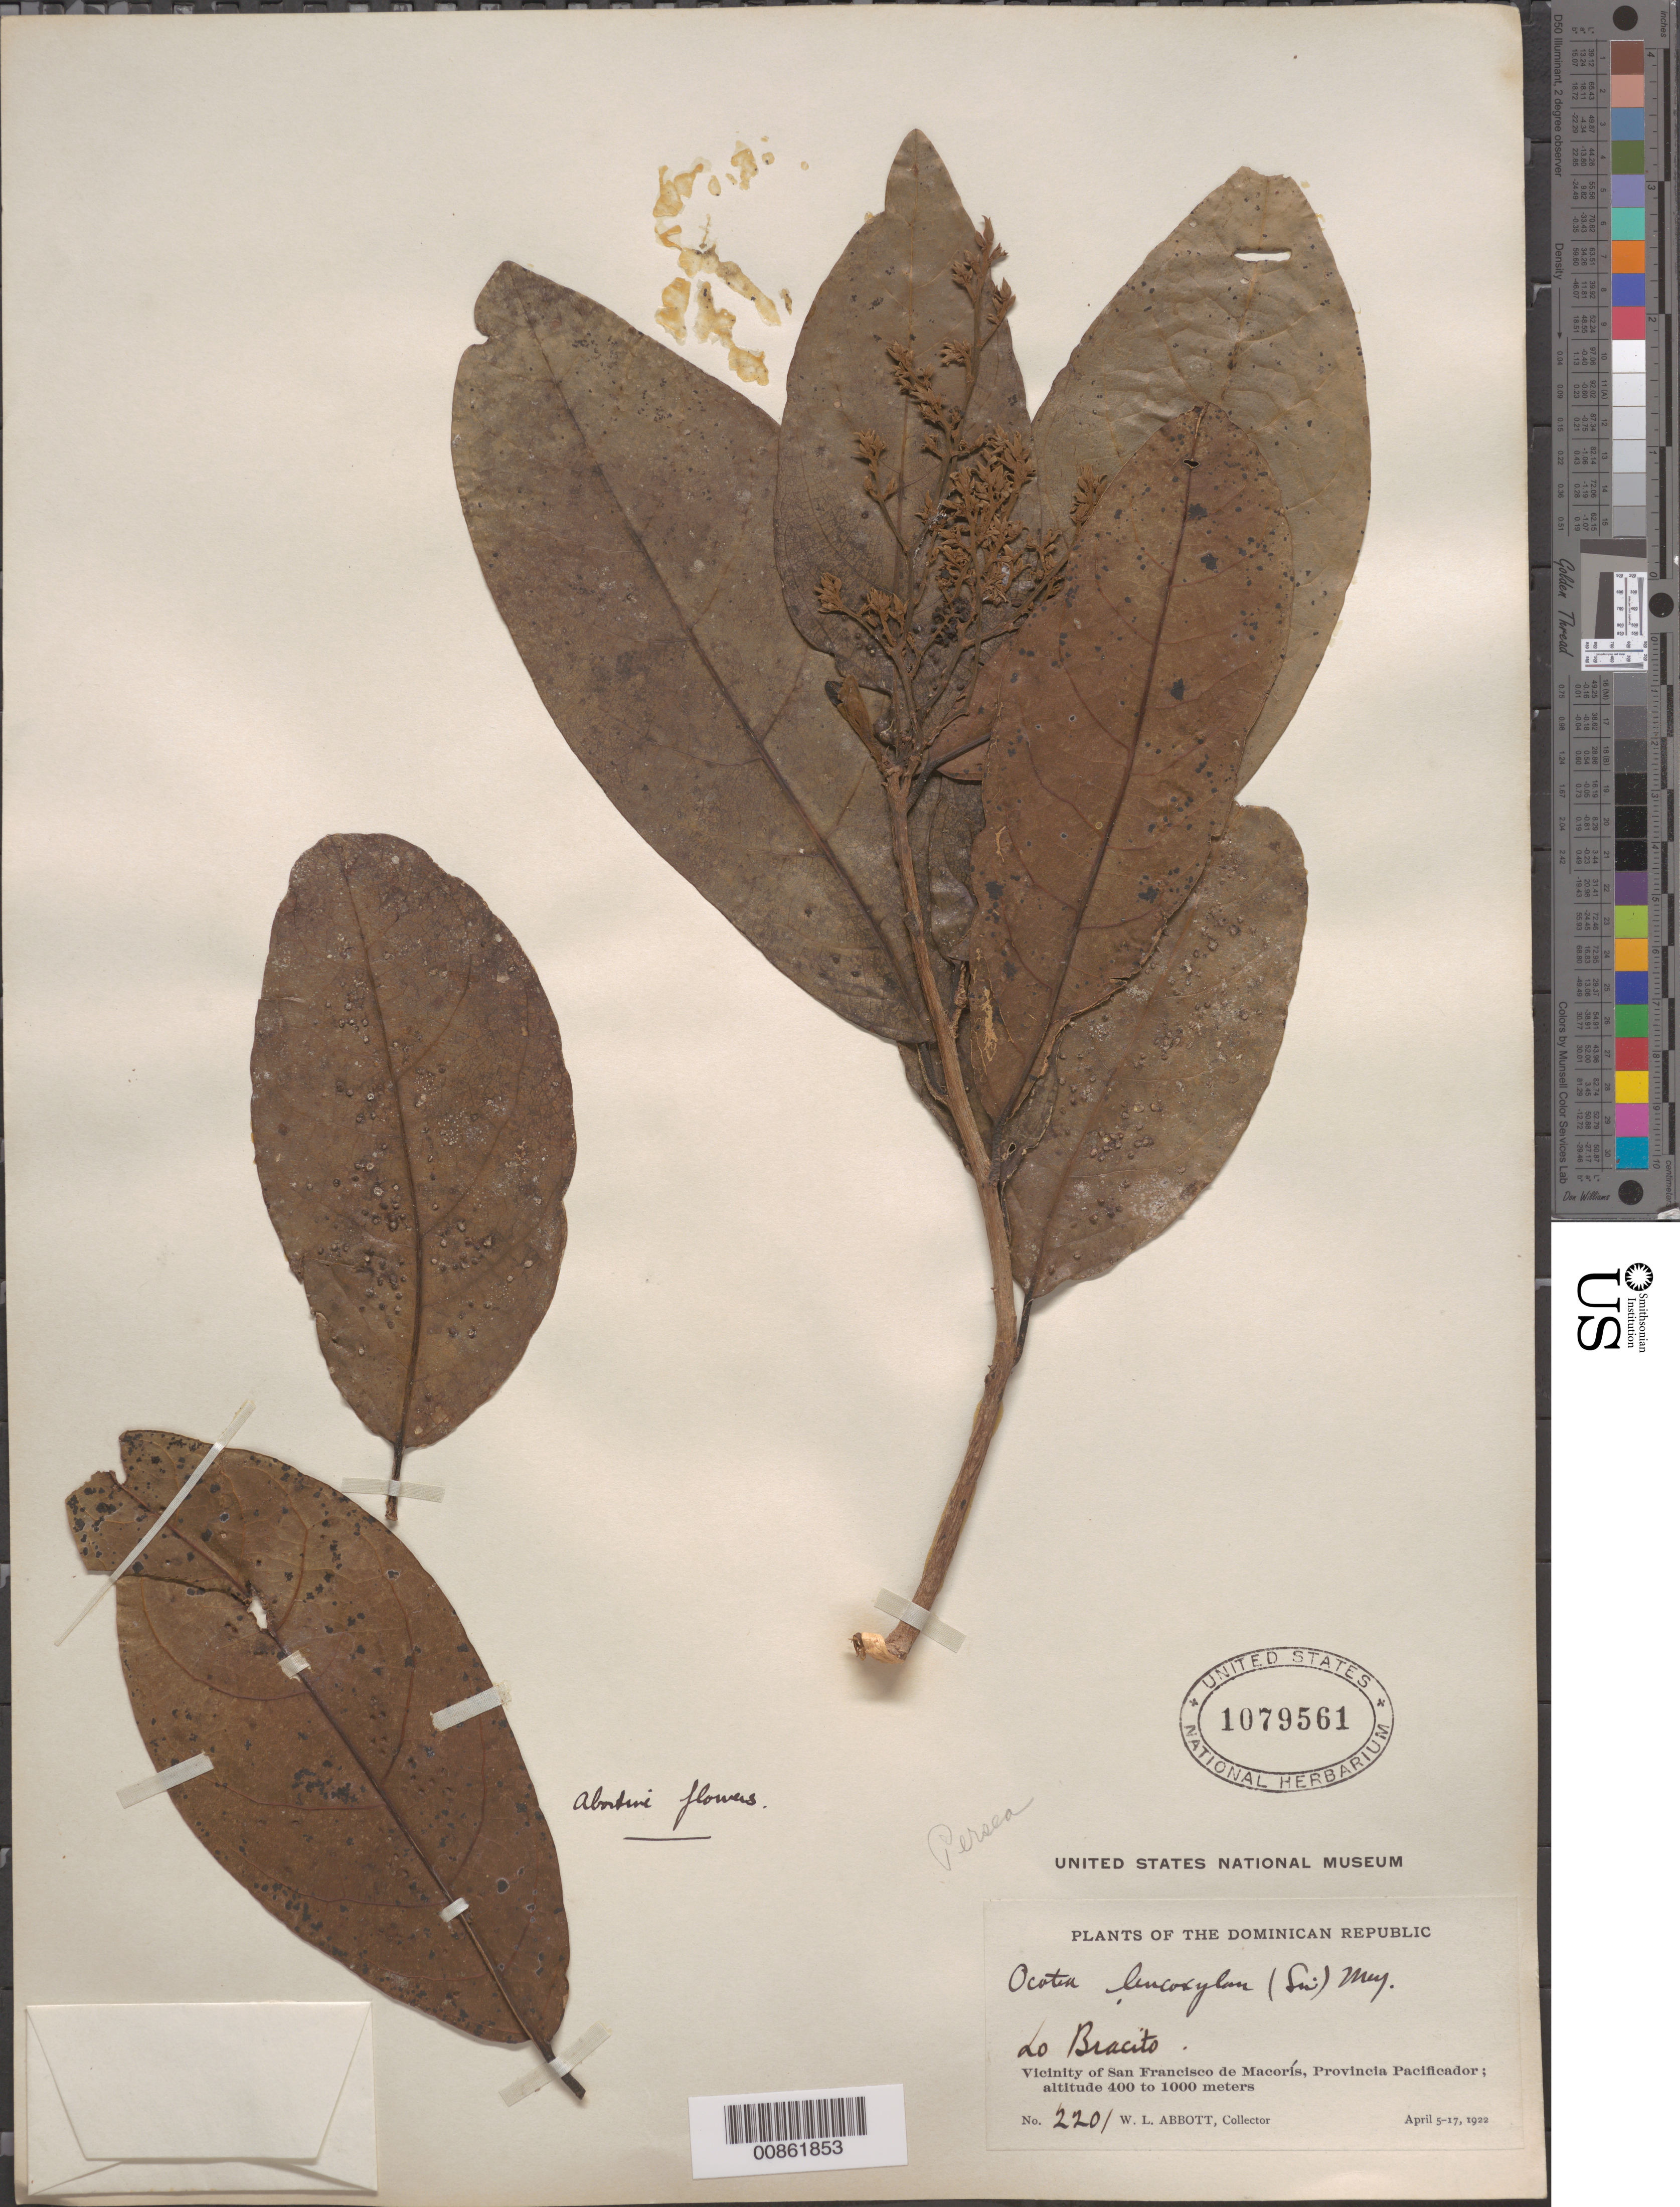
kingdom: Plantae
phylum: Tracheophyta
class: Magnoliopsida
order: Laurales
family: Lauraceae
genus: Ocotea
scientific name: Ocotea leucoxylon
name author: (Sw.) Laness.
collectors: W. L. Abbott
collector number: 2201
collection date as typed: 05 Apr 1922 to 17 Apr 1922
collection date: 1922-04-05/1922-04-17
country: Dominican Republic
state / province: Duarte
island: Hispaniola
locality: Lo Bracito. Vicinity of San Francisco de Macoris, Provincia Pacificador (obsolete).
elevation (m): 400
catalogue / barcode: US 1079561